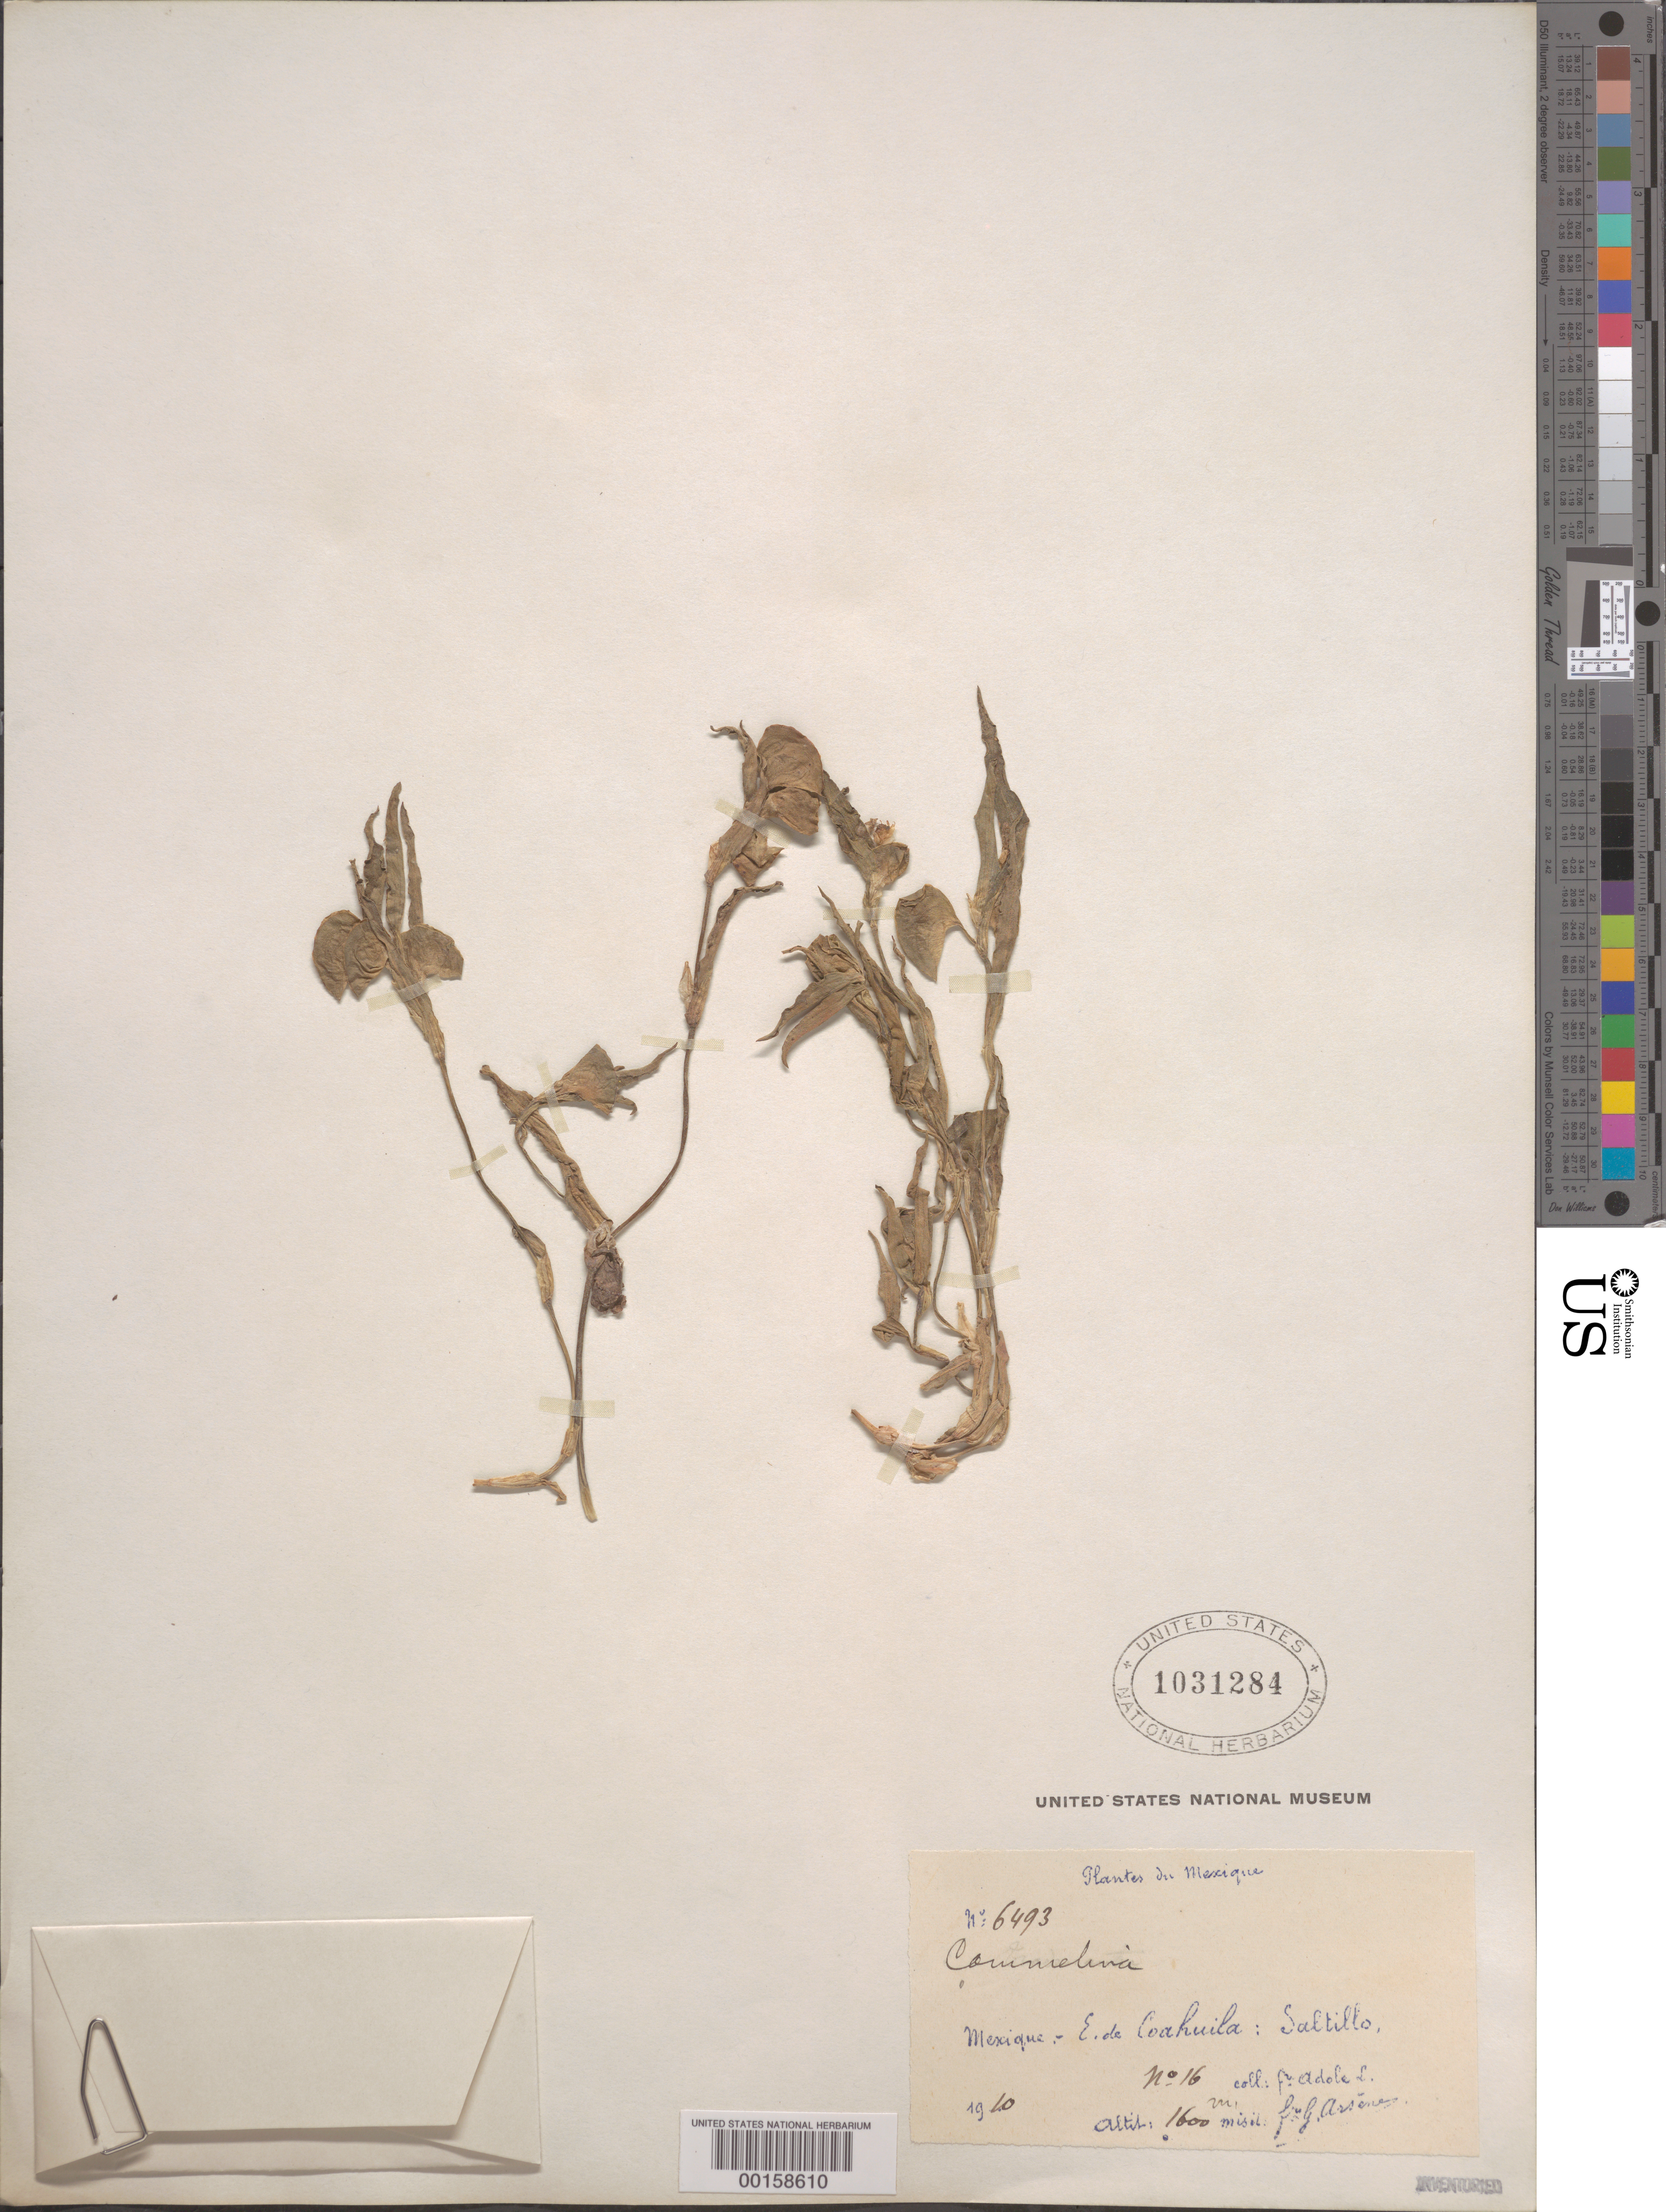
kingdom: Plantae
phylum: Tracheophyta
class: Liliopsida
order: Commelinales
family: Commelinaceae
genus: Commelina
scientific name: Commelina erecta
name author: L.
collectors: Bro. G. Arsène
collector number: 6493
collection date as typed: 1910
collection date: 1910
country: Mexico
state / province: Coahuila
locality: Saltillo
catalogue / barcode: US 1031284